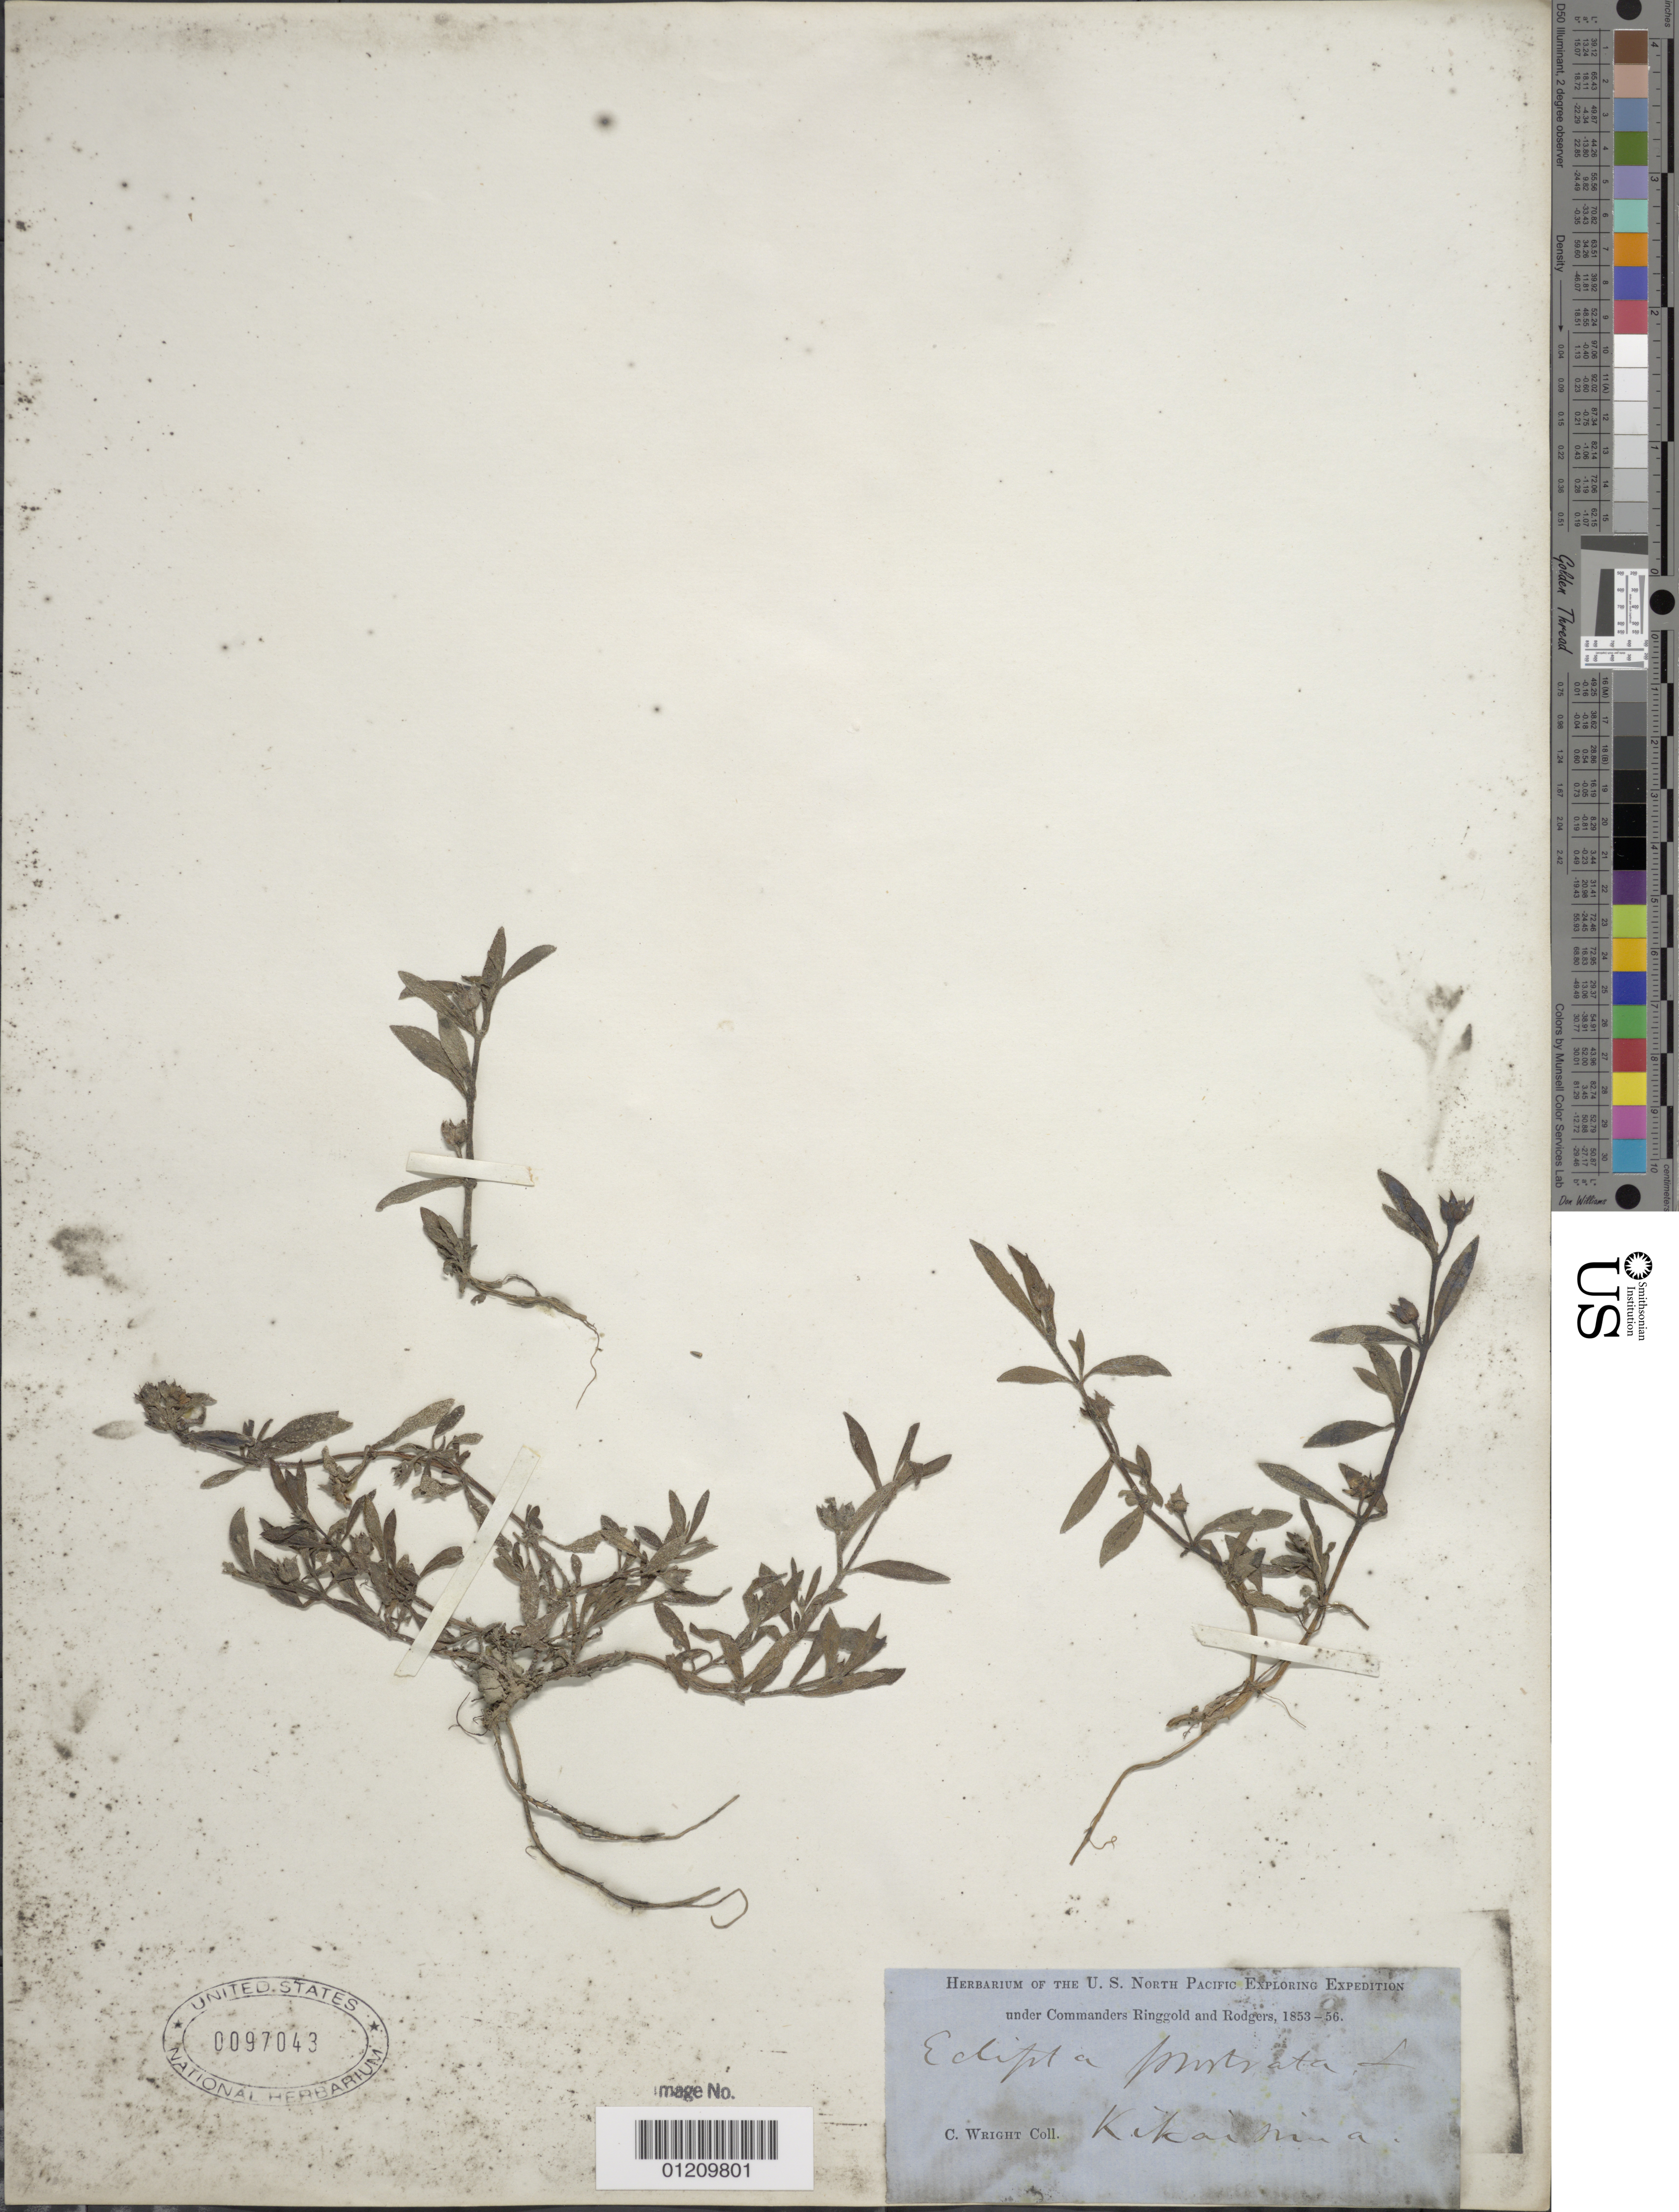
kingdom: Plantae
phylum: Tracheophyta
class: Magnoliopsida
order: Asterales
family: Asteraceae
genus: Eclipta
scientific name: Eclipta prostrata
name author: (L.) L.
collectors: C. Wright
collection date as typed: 1853 to -- -- 1856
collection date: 1853/1856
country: China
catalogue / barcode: US 97043